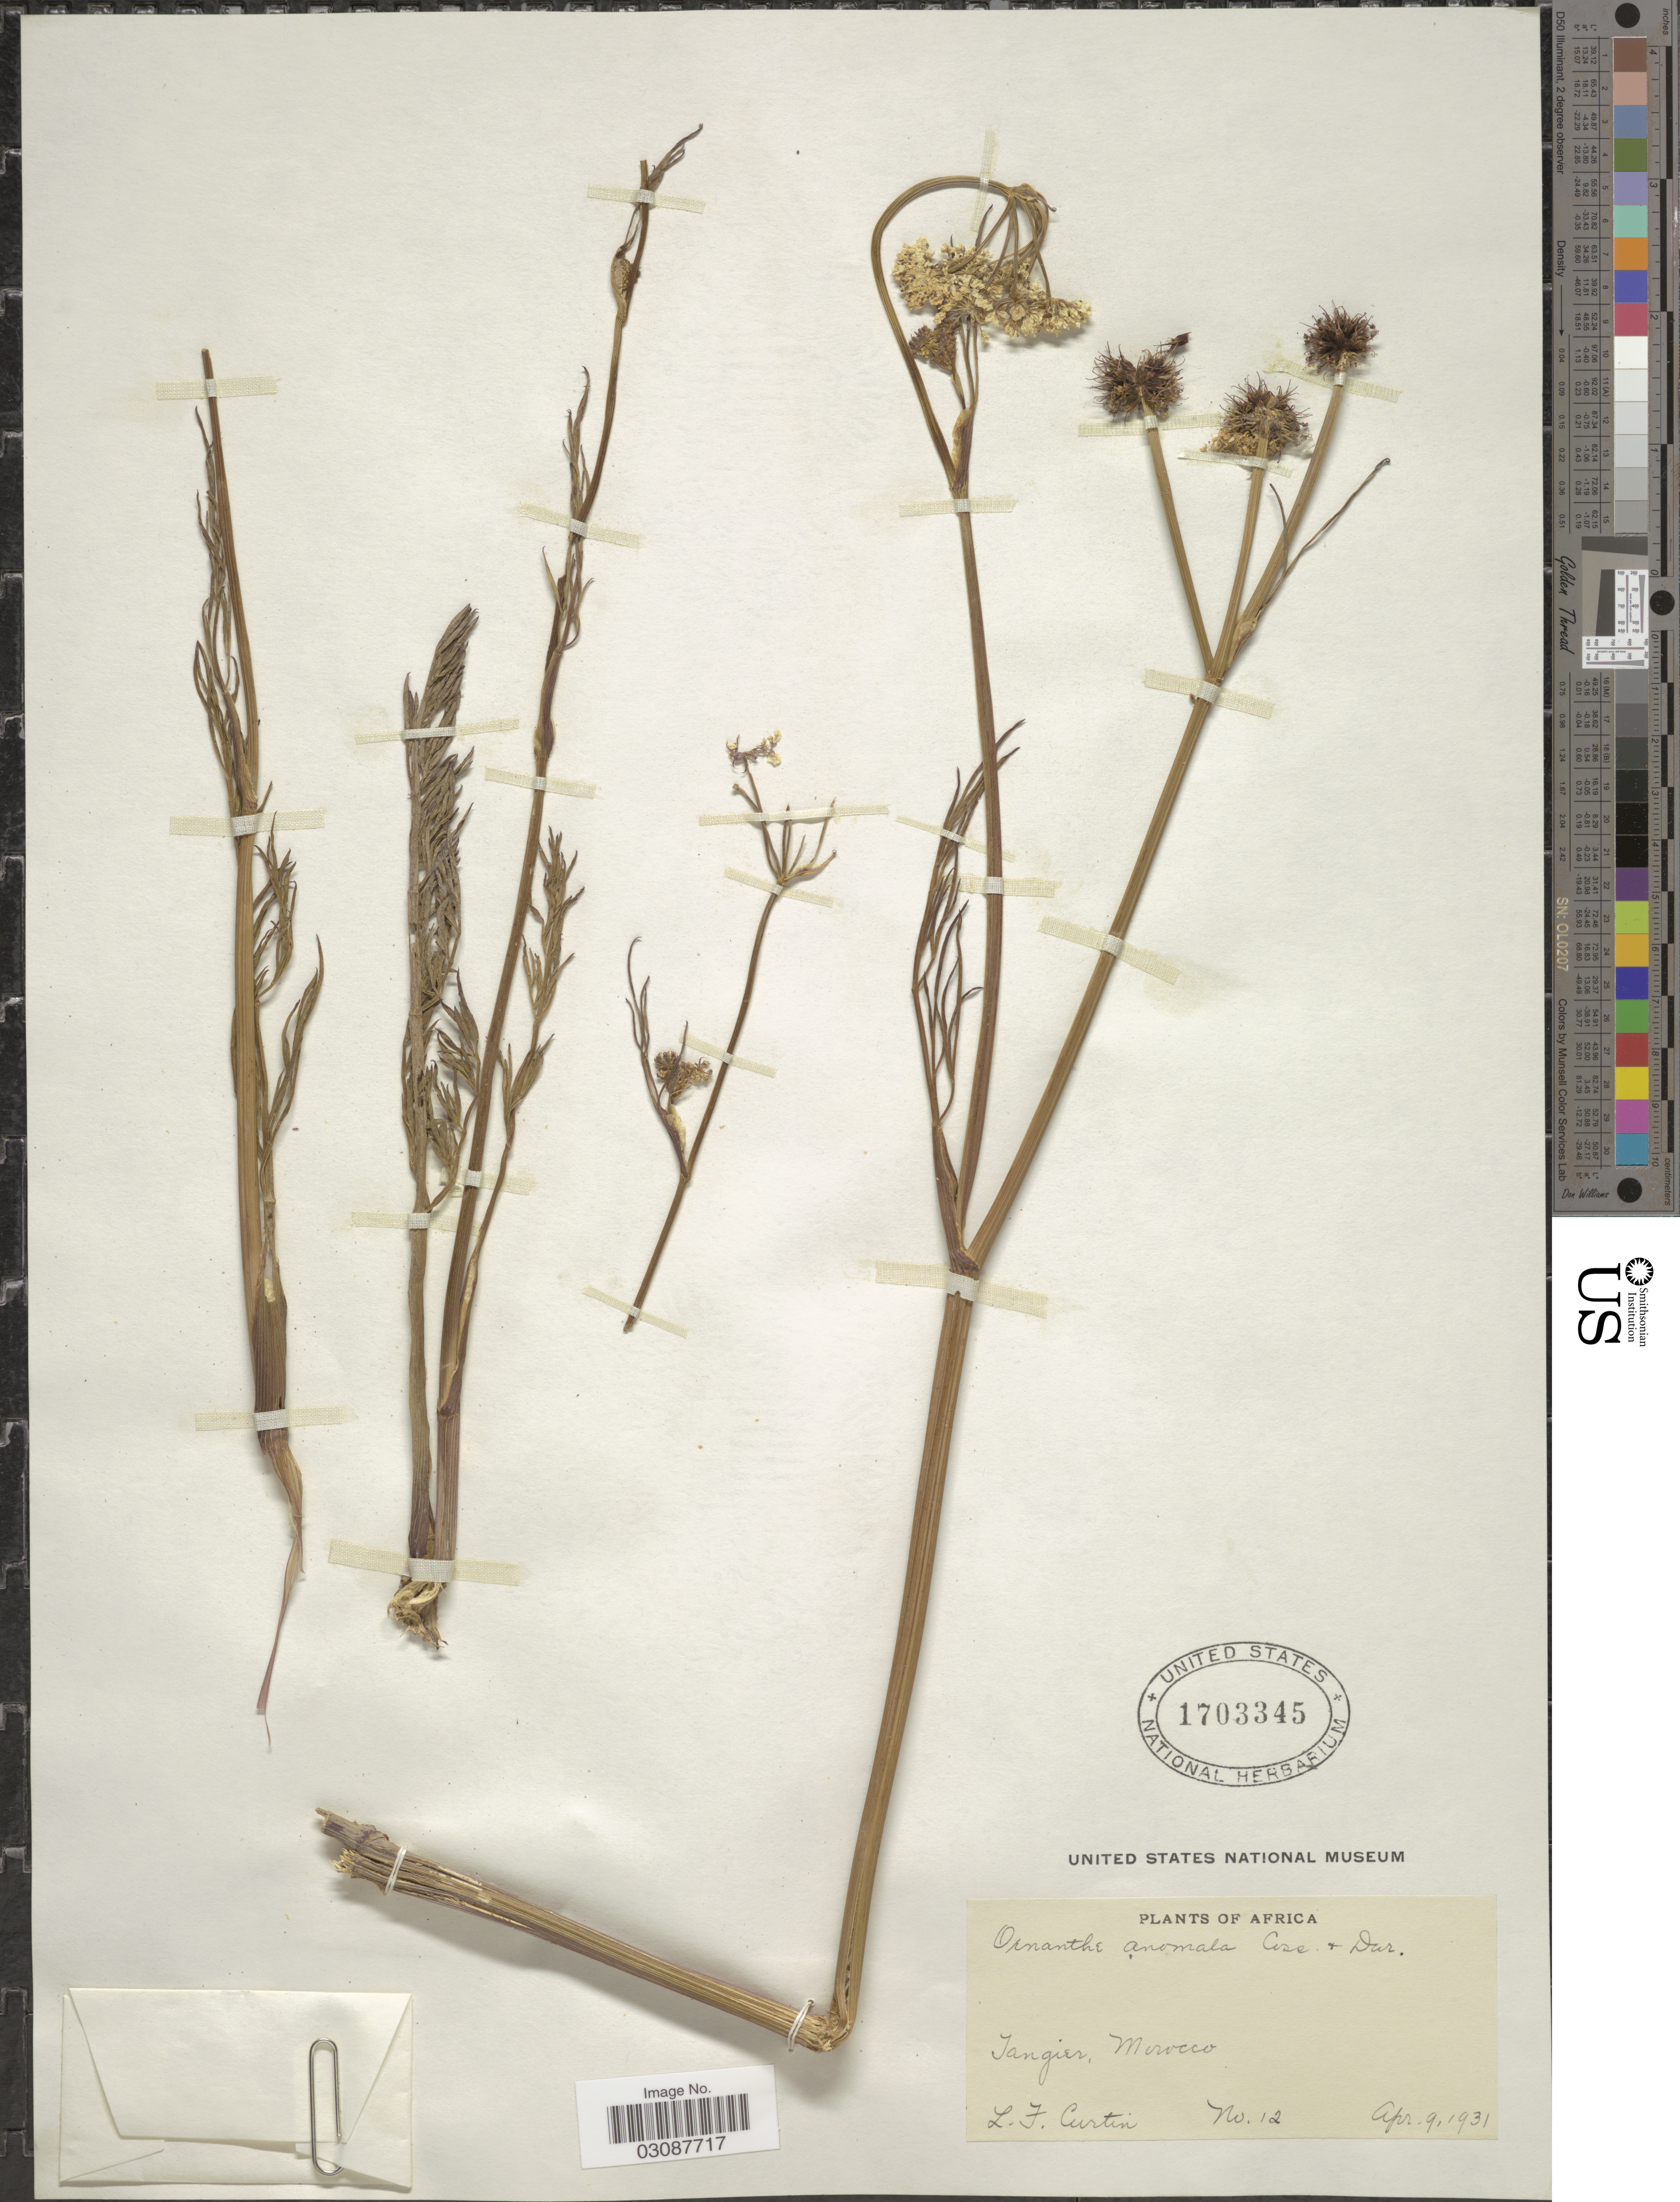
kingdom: Plantae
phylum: Tracheophyta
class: Magnoliopsida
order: Apiales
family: Apiaceae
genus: Oenanthe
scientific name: Oenanthe anomala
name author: Coss. & Durieu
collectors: L. Curtin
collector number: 12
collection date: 1931-04-09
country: Morocco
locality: Tangier, Morocco.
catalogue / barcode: US 1703345